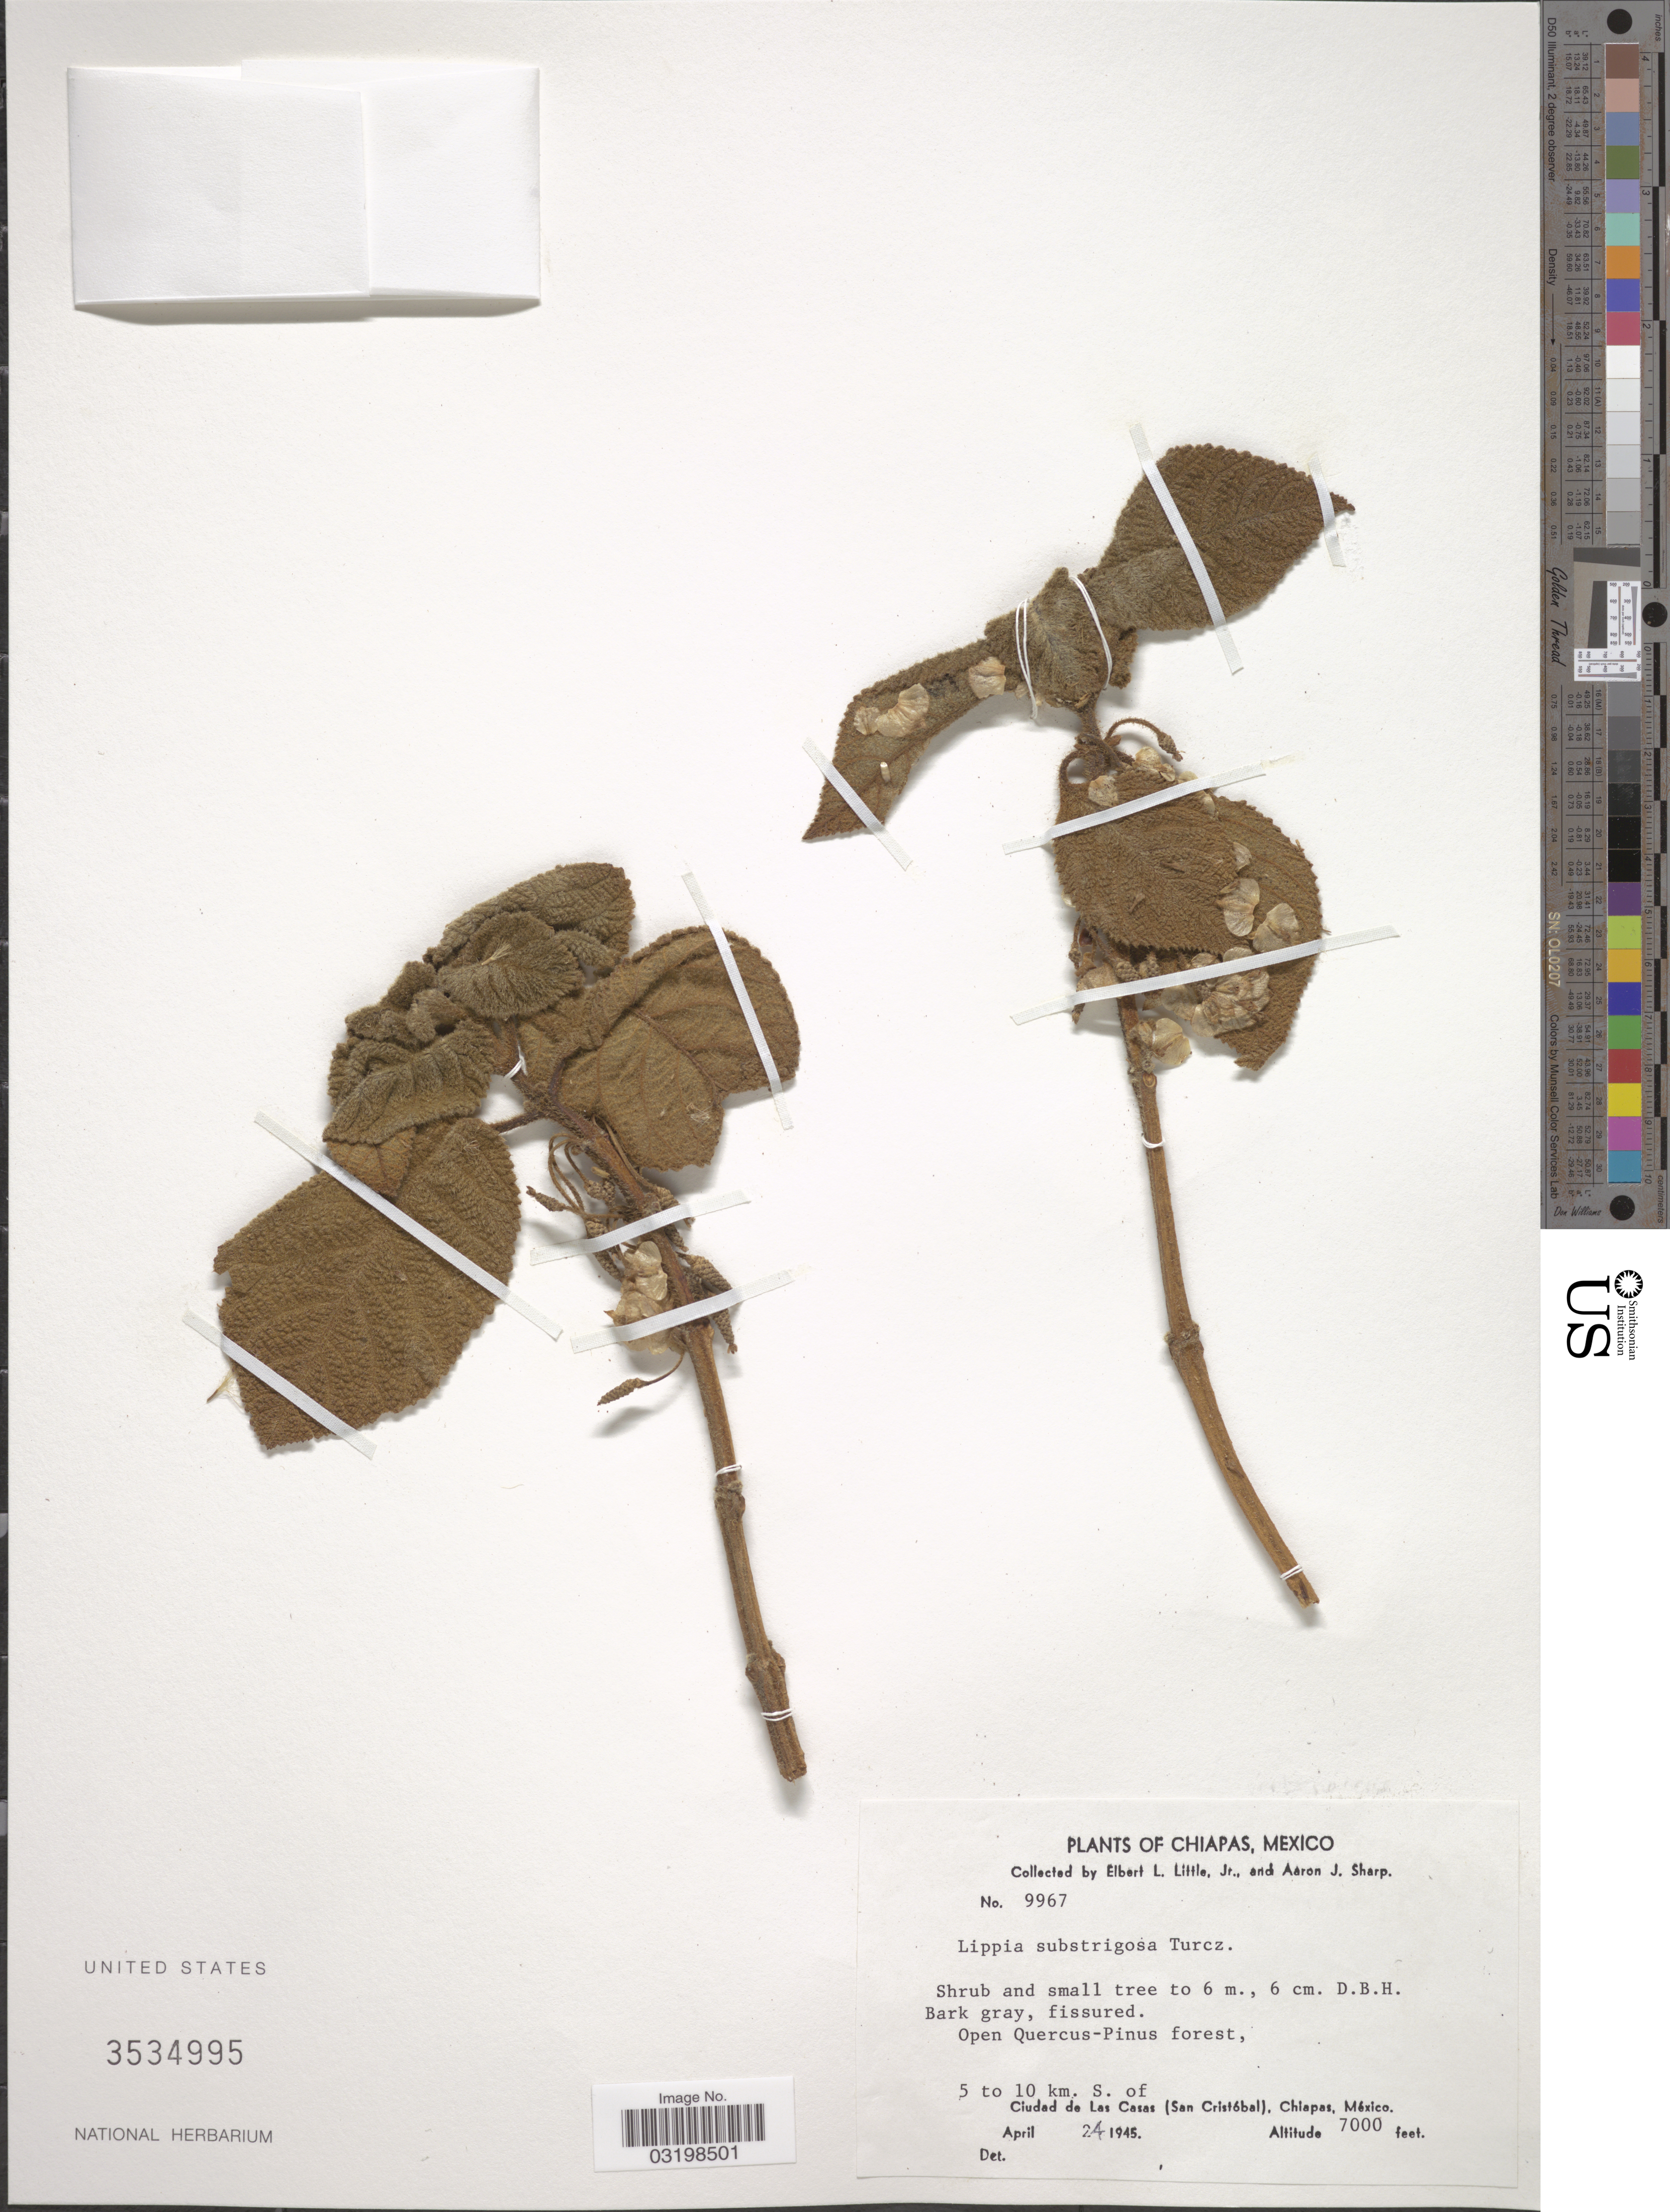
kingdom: Plantae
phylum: Tracheophyta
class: Magnoliopsida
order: Lamiales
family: Verbenaceae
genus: Lippia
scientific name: Lippia umbellata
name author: Cav.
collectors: E. L. Little & Mrs A. J. Sharp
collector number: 9967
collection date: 1945-04-24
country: Mexico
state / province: Chiapas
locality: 5 to 10 km. S. of Ciudad de Las Casas (San Cristóbal).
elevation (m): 2134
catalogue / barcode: US 3534995